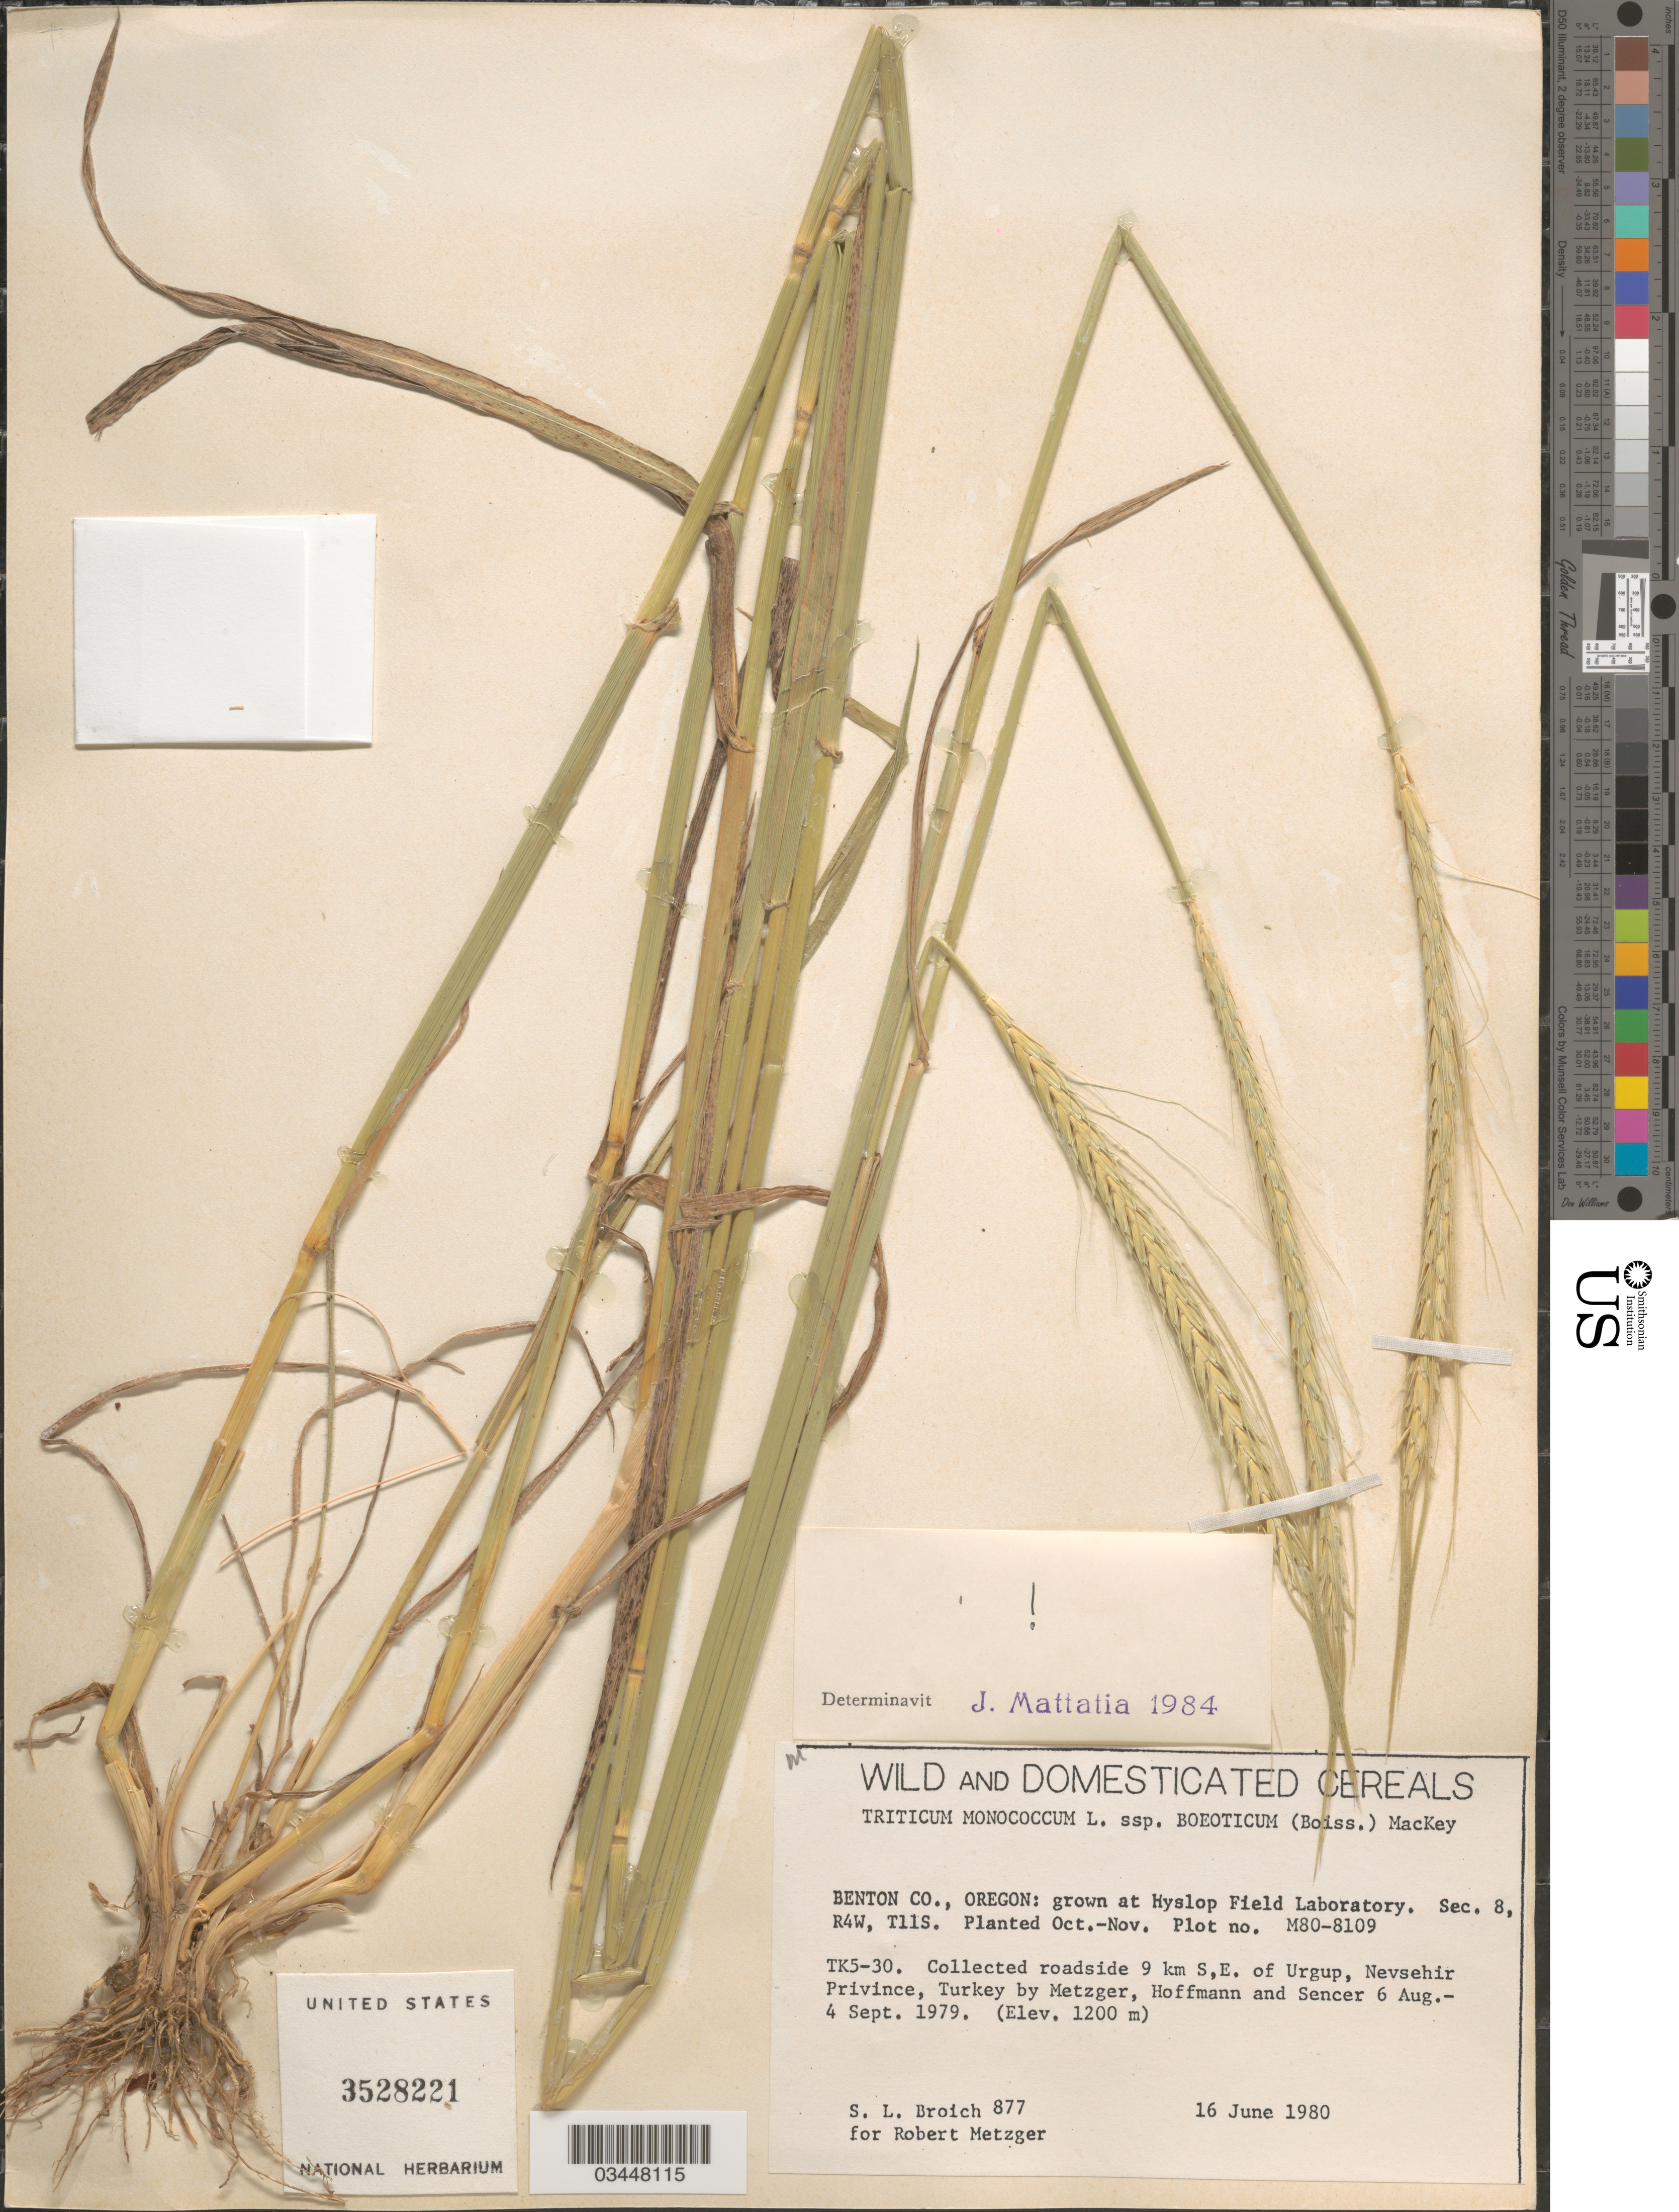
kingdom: Plantae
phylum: Tracheophyta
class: Liliopsida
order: Poales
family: Poaceae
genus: Triticum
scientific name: Triticum boeoticum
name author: Boiss.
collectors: S. Broich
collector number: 877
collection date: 1980-06-16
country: United States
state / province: Oregon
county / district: Benton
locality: Benton Co.: grown at Hyslop Field Laboratory. Sec. 8, R4W, T11S. Plot no. M80-8109.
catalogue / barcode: US 3528221